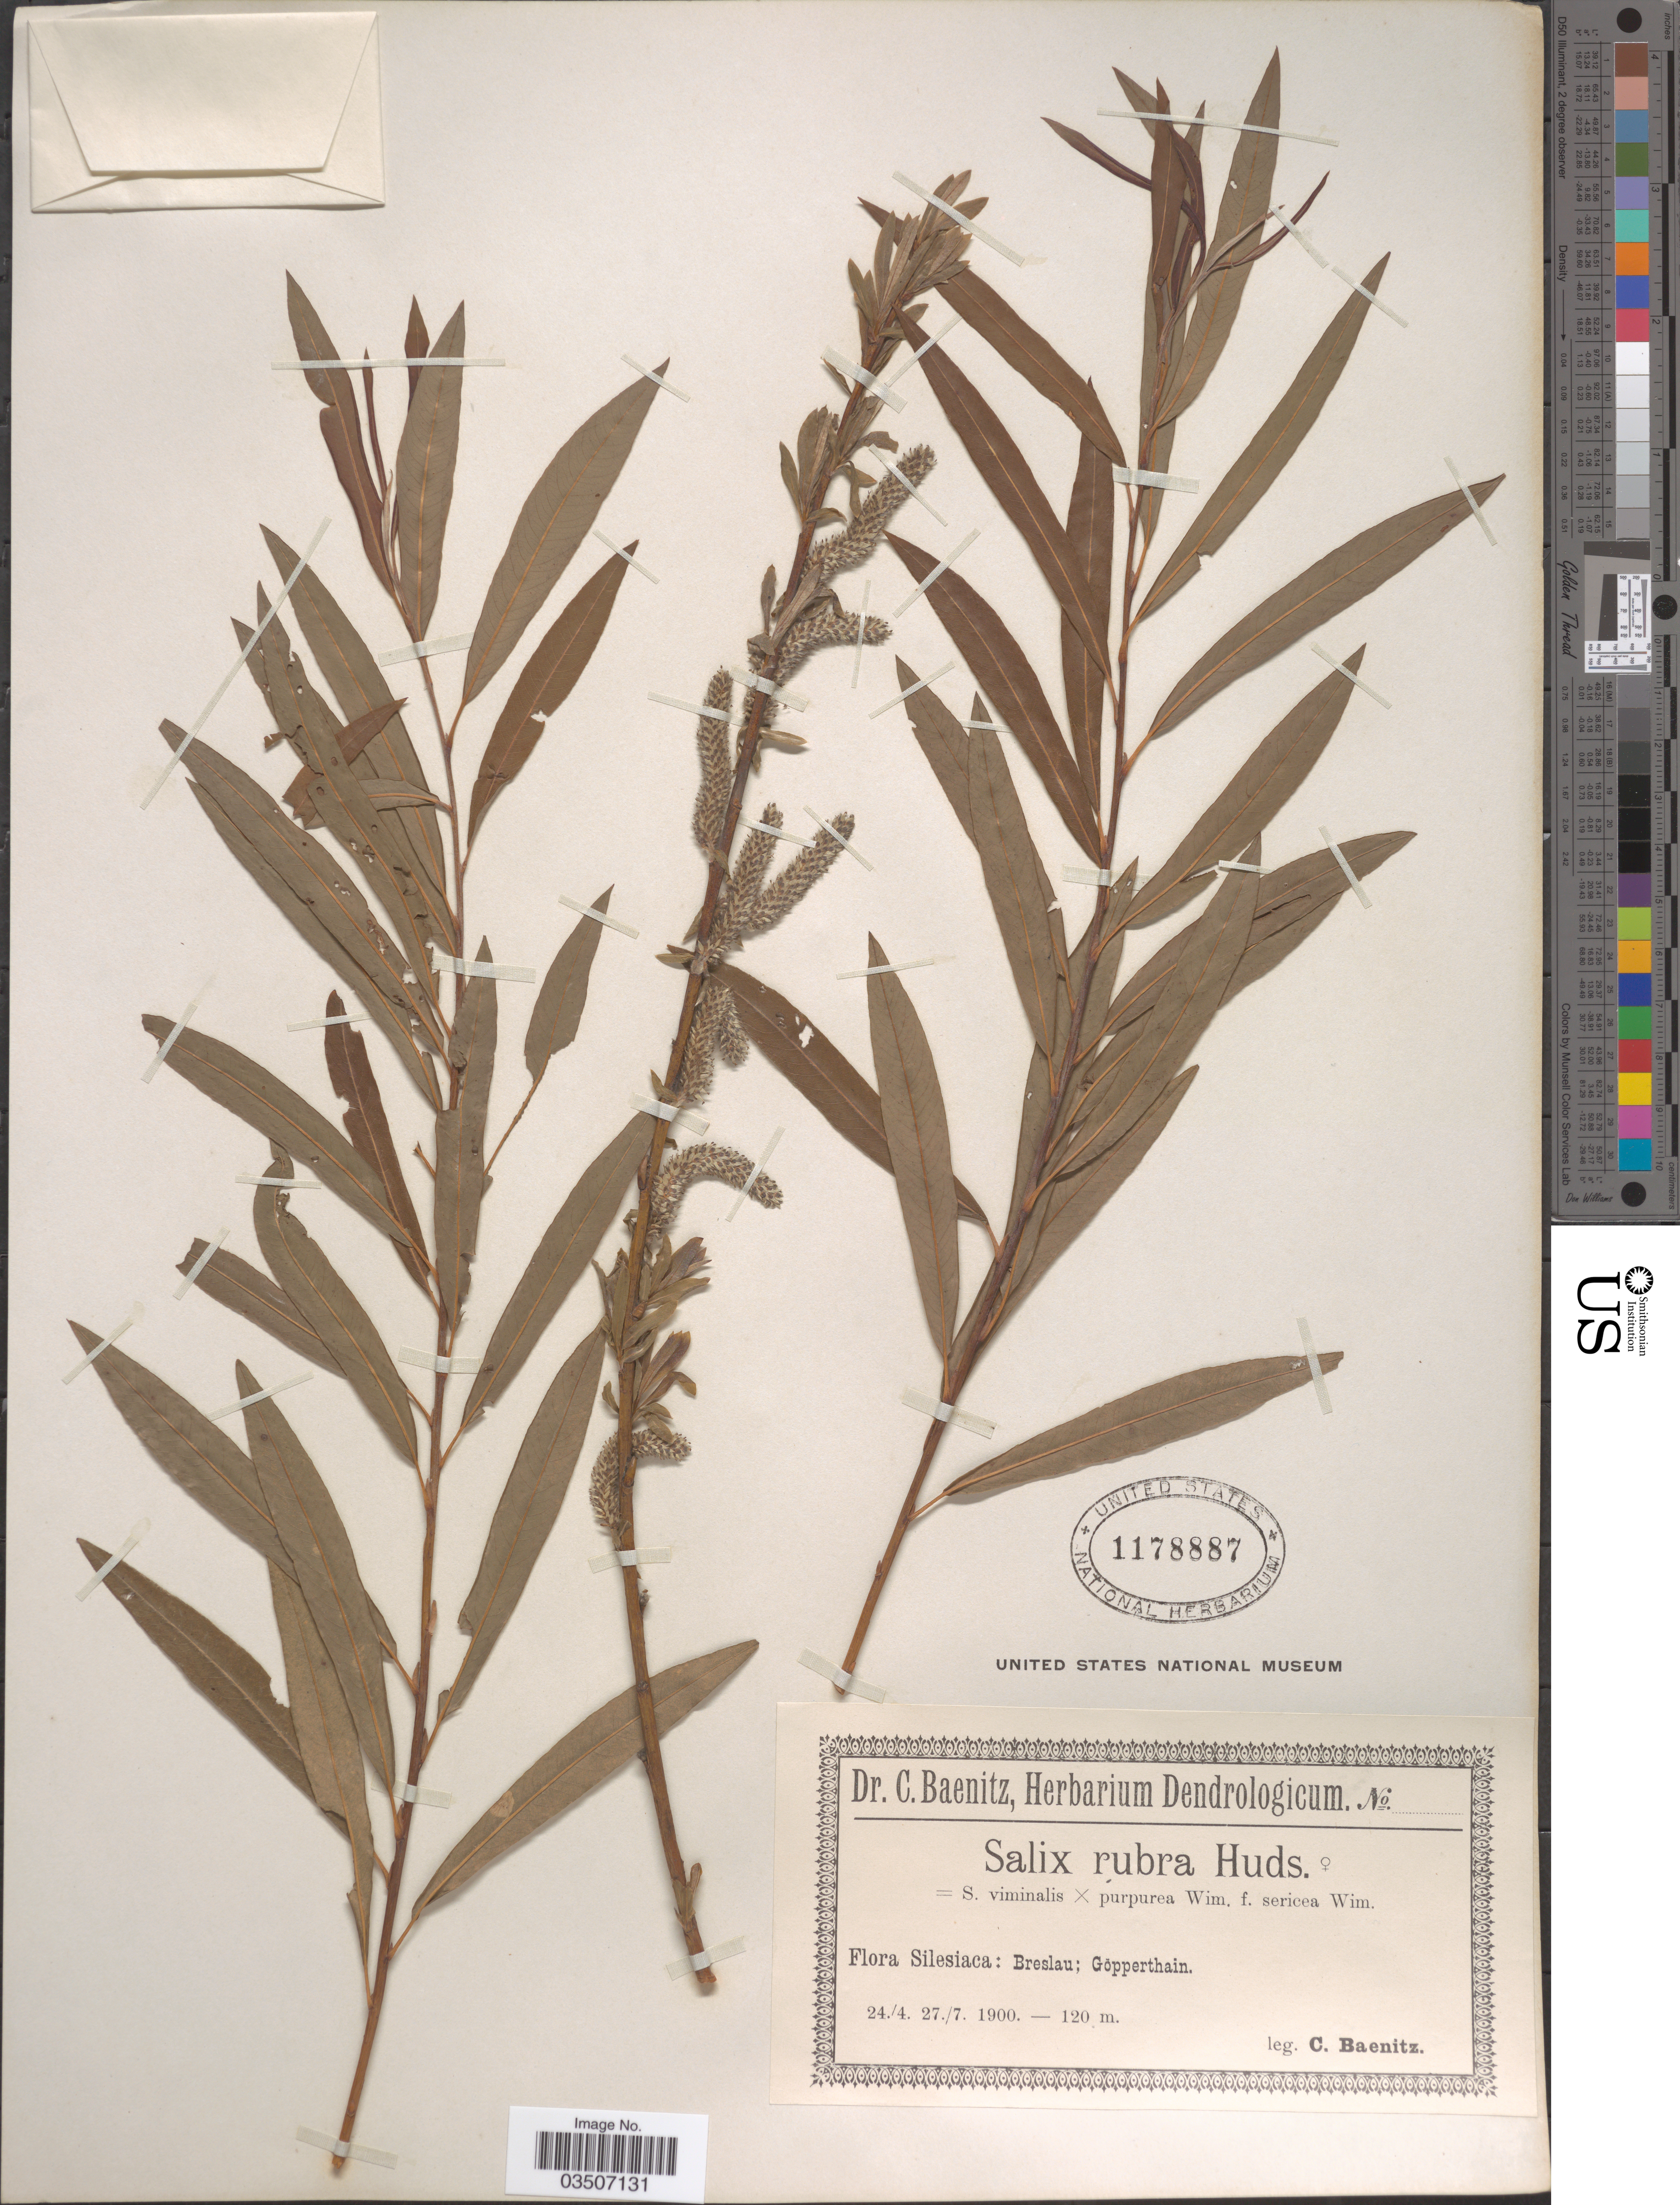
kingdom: Plantae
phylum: Tracheophyta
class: Magnoliopsida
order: Malpighiales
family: Salicaceae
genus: Salix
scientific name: Salix rubra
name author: Huds.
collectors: C. G. Baenitz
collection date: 1900-04-24/1900-07-27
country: Poland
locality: Silesiaca: Breslau; Göpperthain.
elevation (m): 120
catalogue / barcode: US 1178887